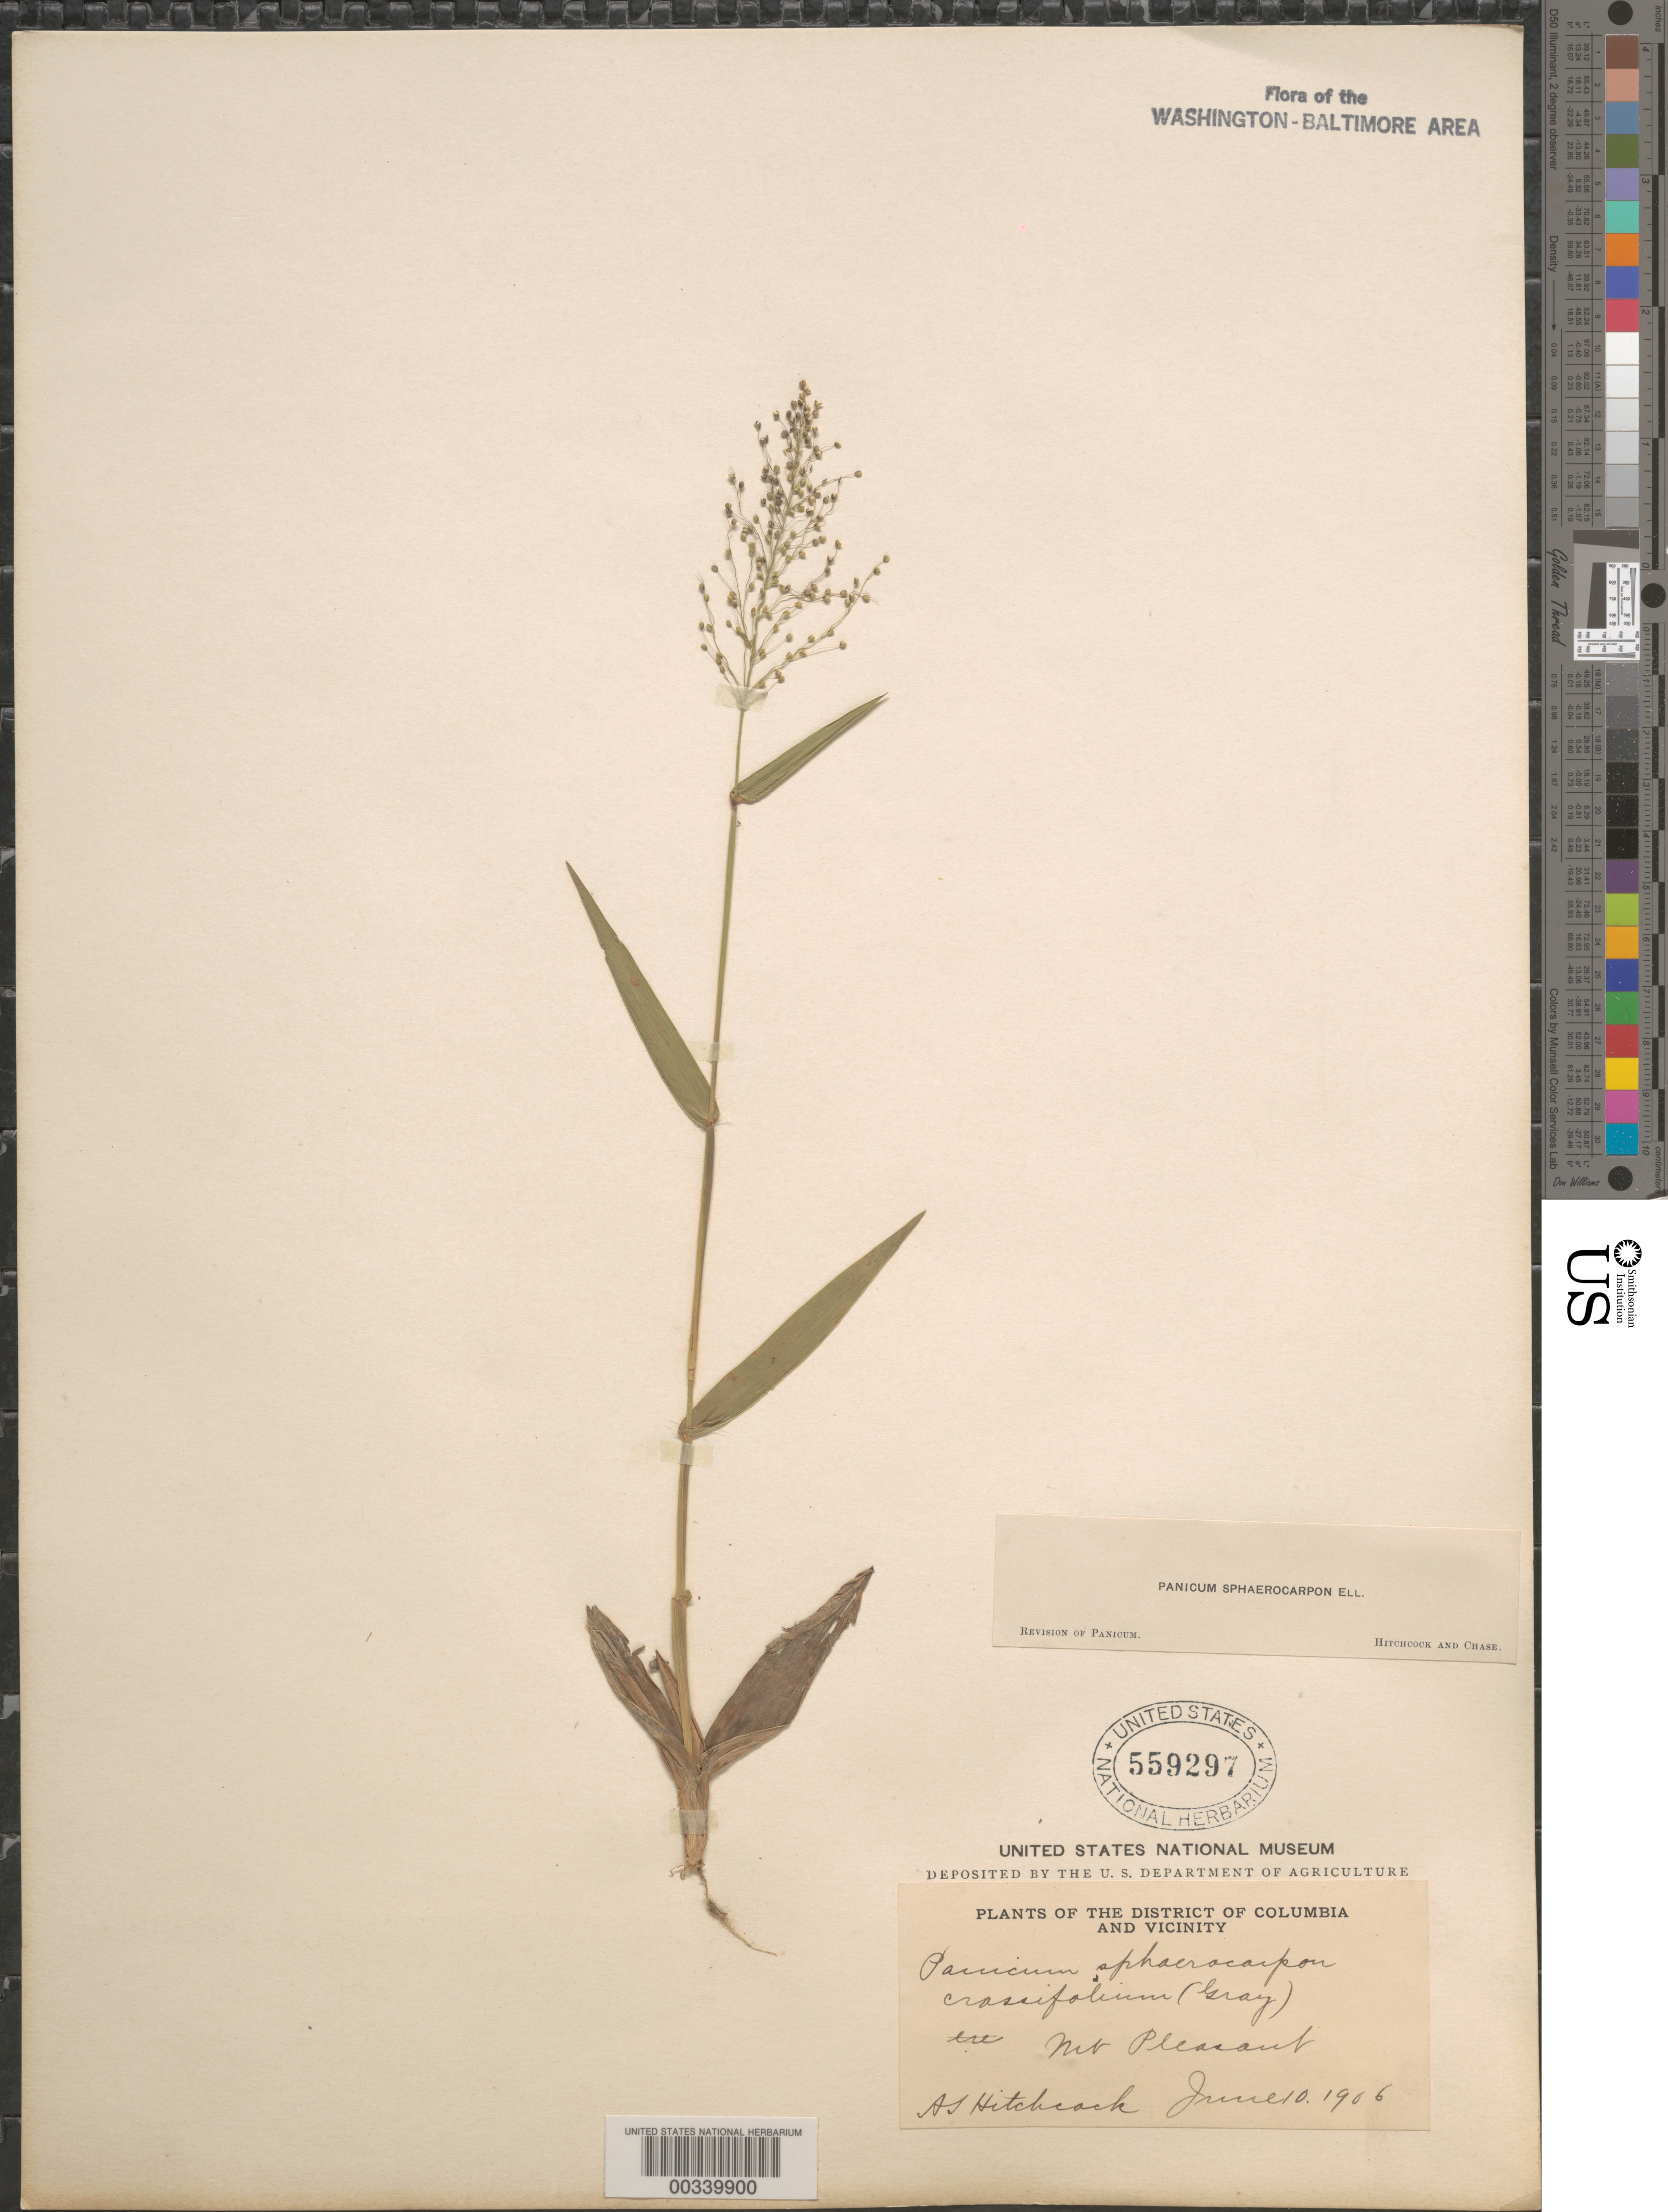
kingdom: Plantae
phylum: Tracheophyta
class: Liliopsida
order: Poales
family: Poaceae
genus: Dichanthelium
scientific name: Dichanthelium sphaerocarpon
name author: (Elliott) Gould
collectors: A. S. Hitchcock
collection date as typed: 10 Jun 1906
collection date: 1906-06-10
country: United States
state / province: District of Columbia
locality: Mount Pleasant Rock Creek Park and Vicinity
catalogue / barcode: US 559297